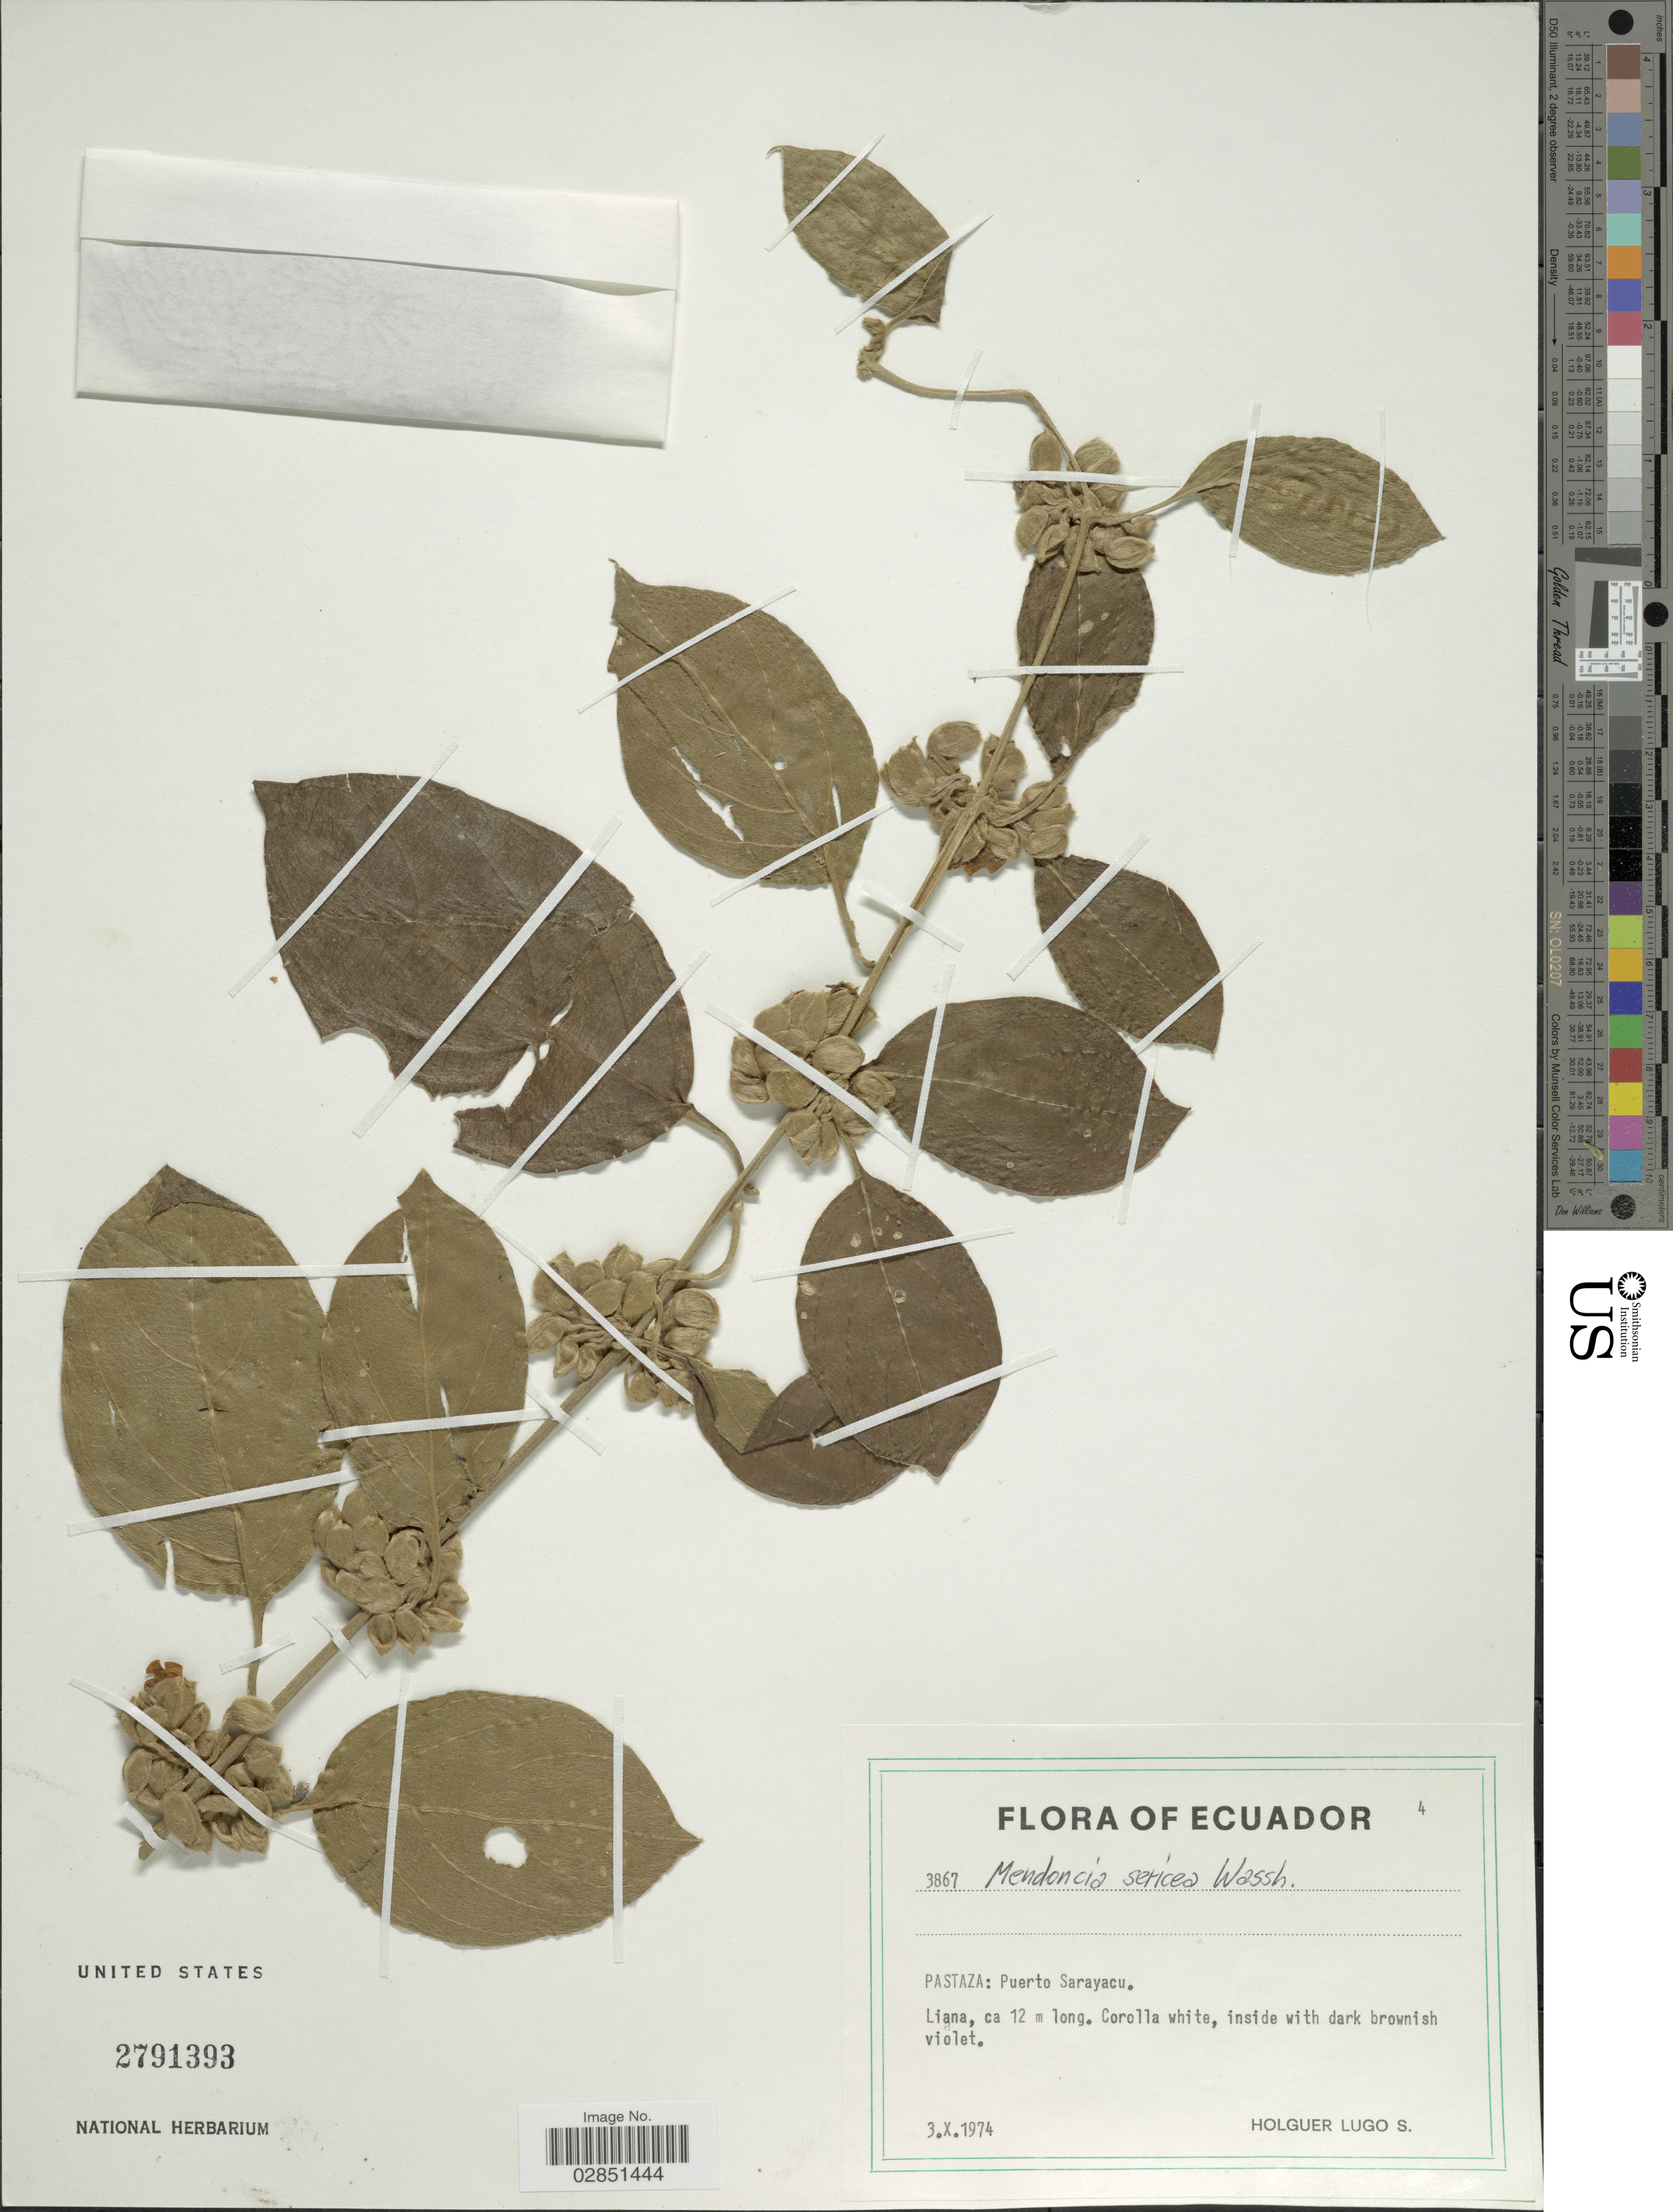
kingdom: Plantae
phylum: Tracheophyta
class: Magnoliopsida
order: Lamiales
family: Acanthaceae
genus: Mendoncia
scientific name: Mendoncia sericea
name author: Leonard ex Wassh.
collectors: H. Lugo S.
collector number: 3867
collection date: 1974-10-03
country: Ecuador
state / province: Pastaza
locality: Puerto Sarayacu.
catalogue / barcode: US 2791393